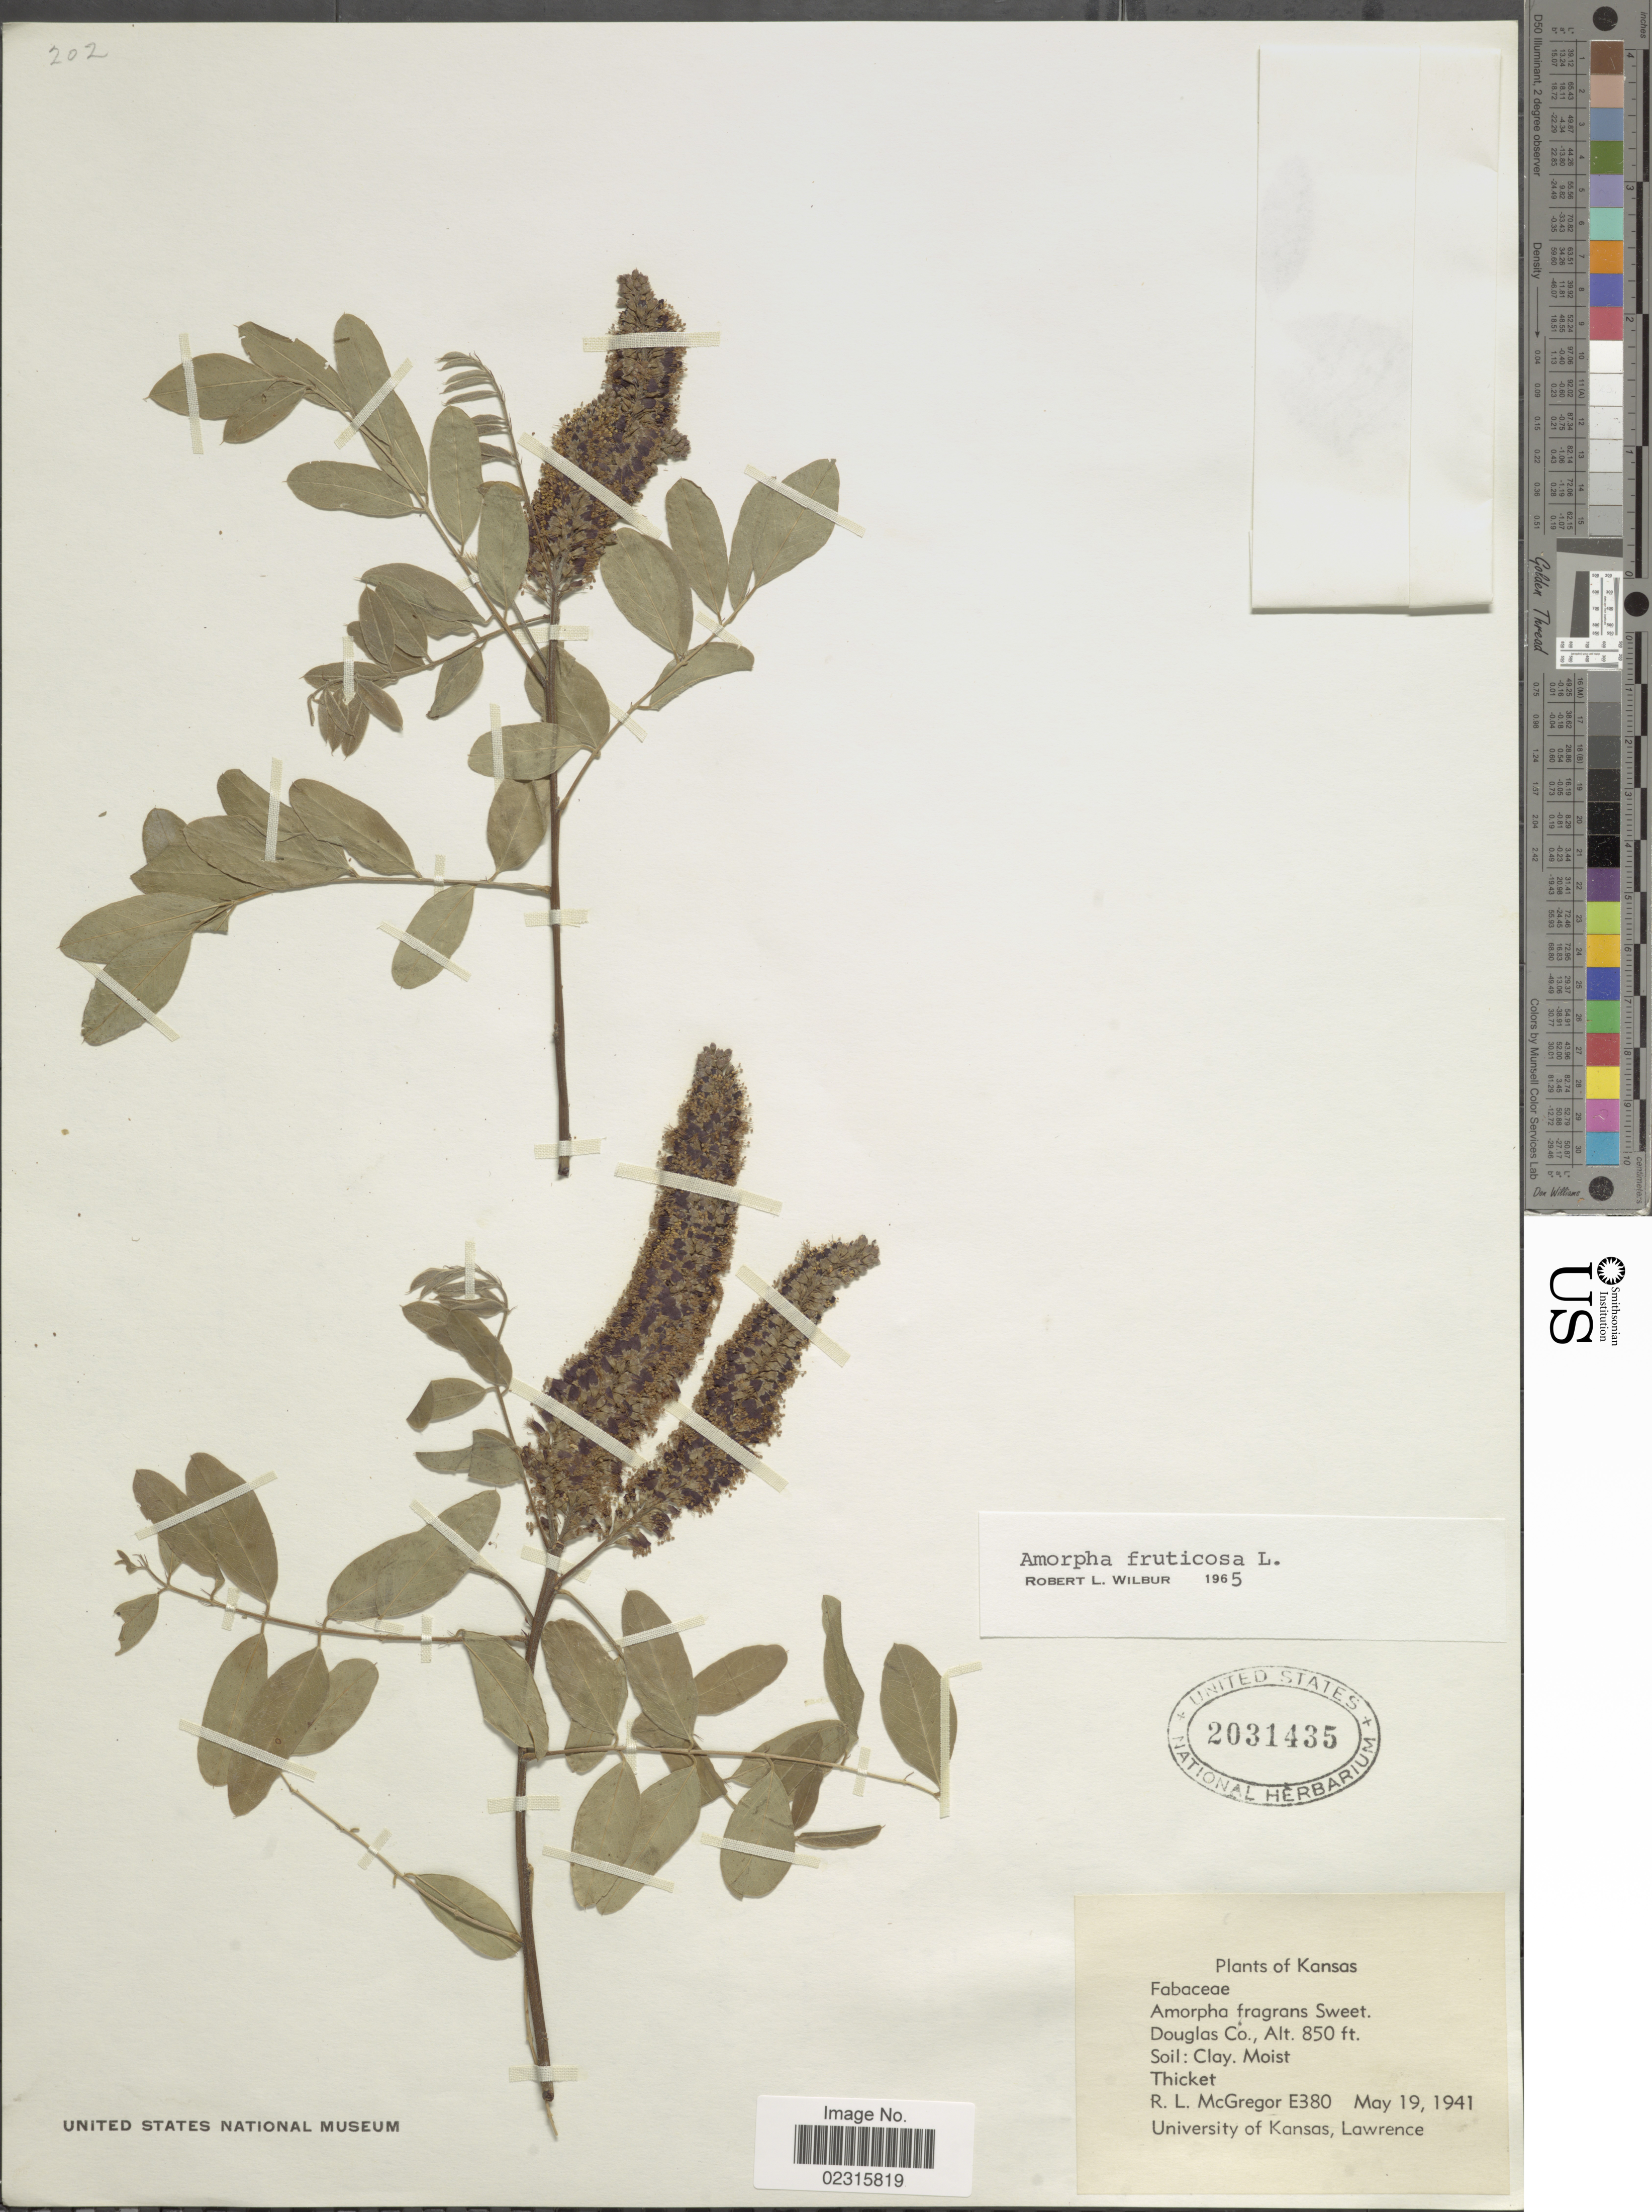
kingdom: Plantae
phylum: Tracheophyta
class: Magnoliopsida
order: Fabales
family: Fabaceae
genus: Amorpha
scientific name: Amorpha fruticosa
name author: L.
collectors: R. McGregor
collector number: E380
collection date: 1941-05-19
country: United States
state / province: Kansas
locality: Douglas Cp.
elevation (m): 259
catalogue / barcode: US 2031435